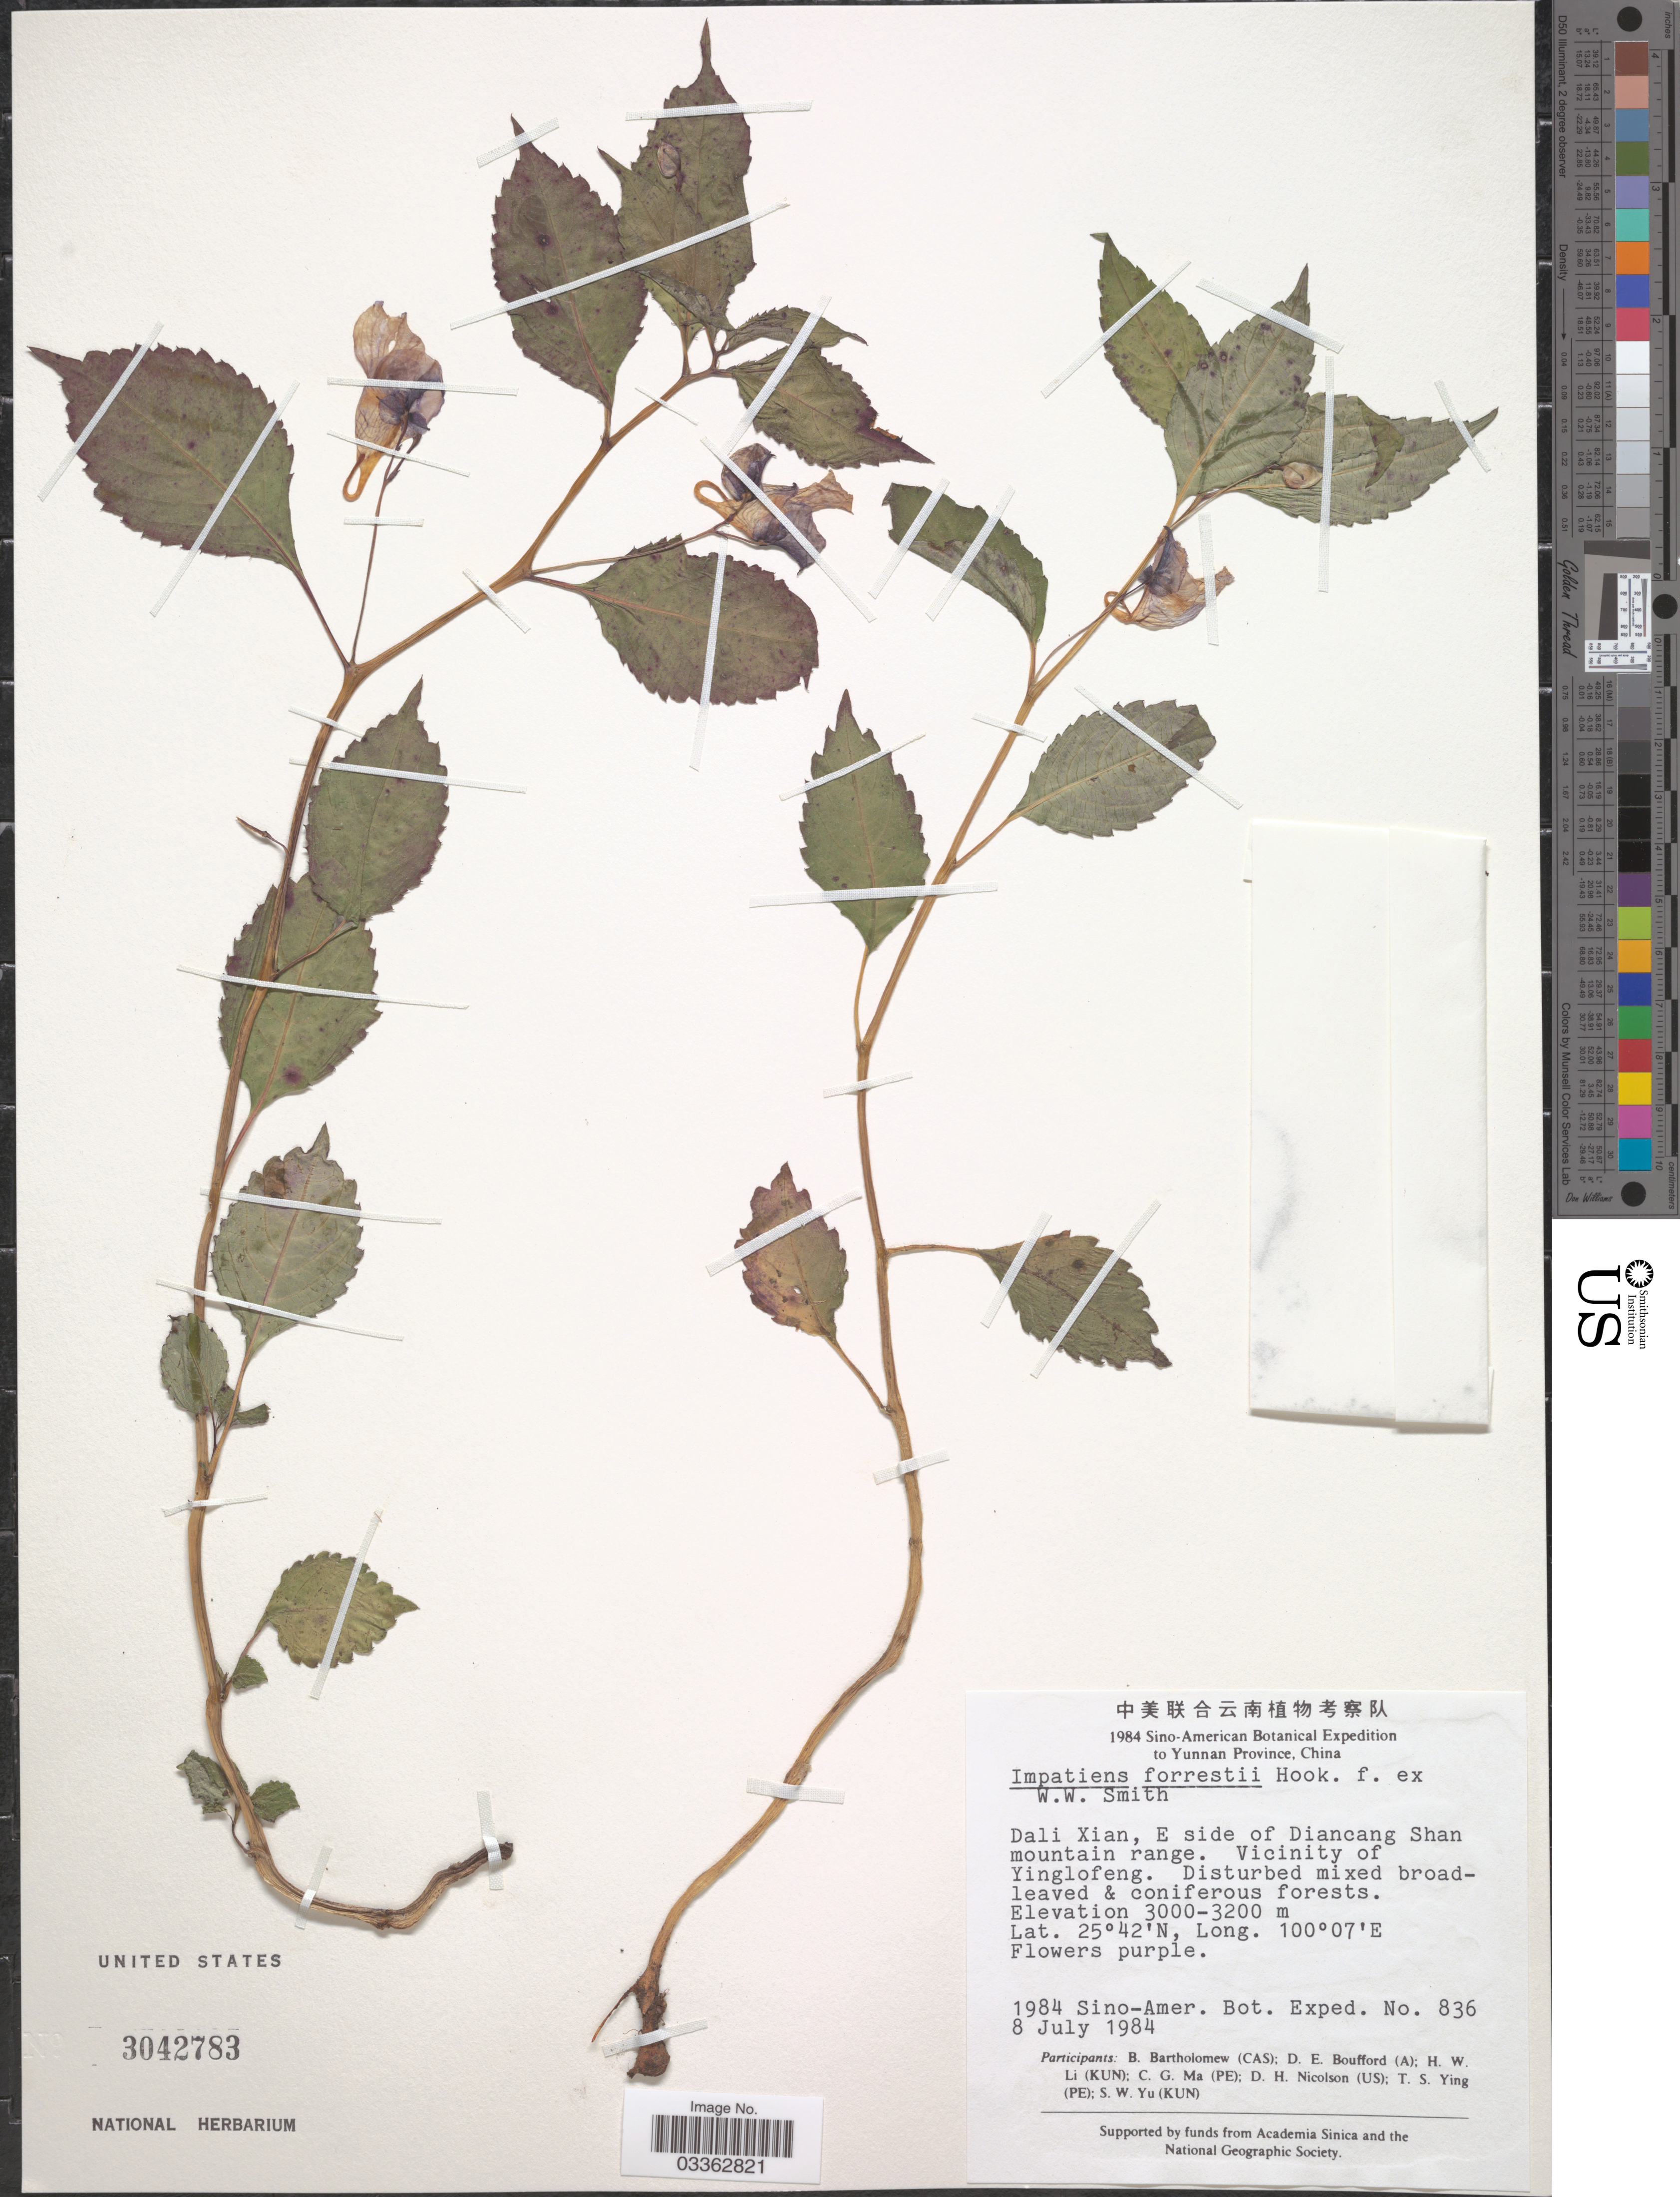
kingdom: Plantae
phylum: Tracheophyta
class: Magnoliopsida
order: Ericales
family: Balsaminaceae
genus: Impatiens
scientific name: Impatiens forrestii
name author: Hook. f. ex in W.W. Sm.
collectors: Sino-Amer. Bot. Exped. 1984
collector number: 836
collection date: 1984-07-08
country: China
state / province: Yunnan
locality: Dali Xian, E side of Diancang Shan mountain range. Vicinity of Yinglofeng.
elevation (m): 3000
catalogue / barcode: US 3042783